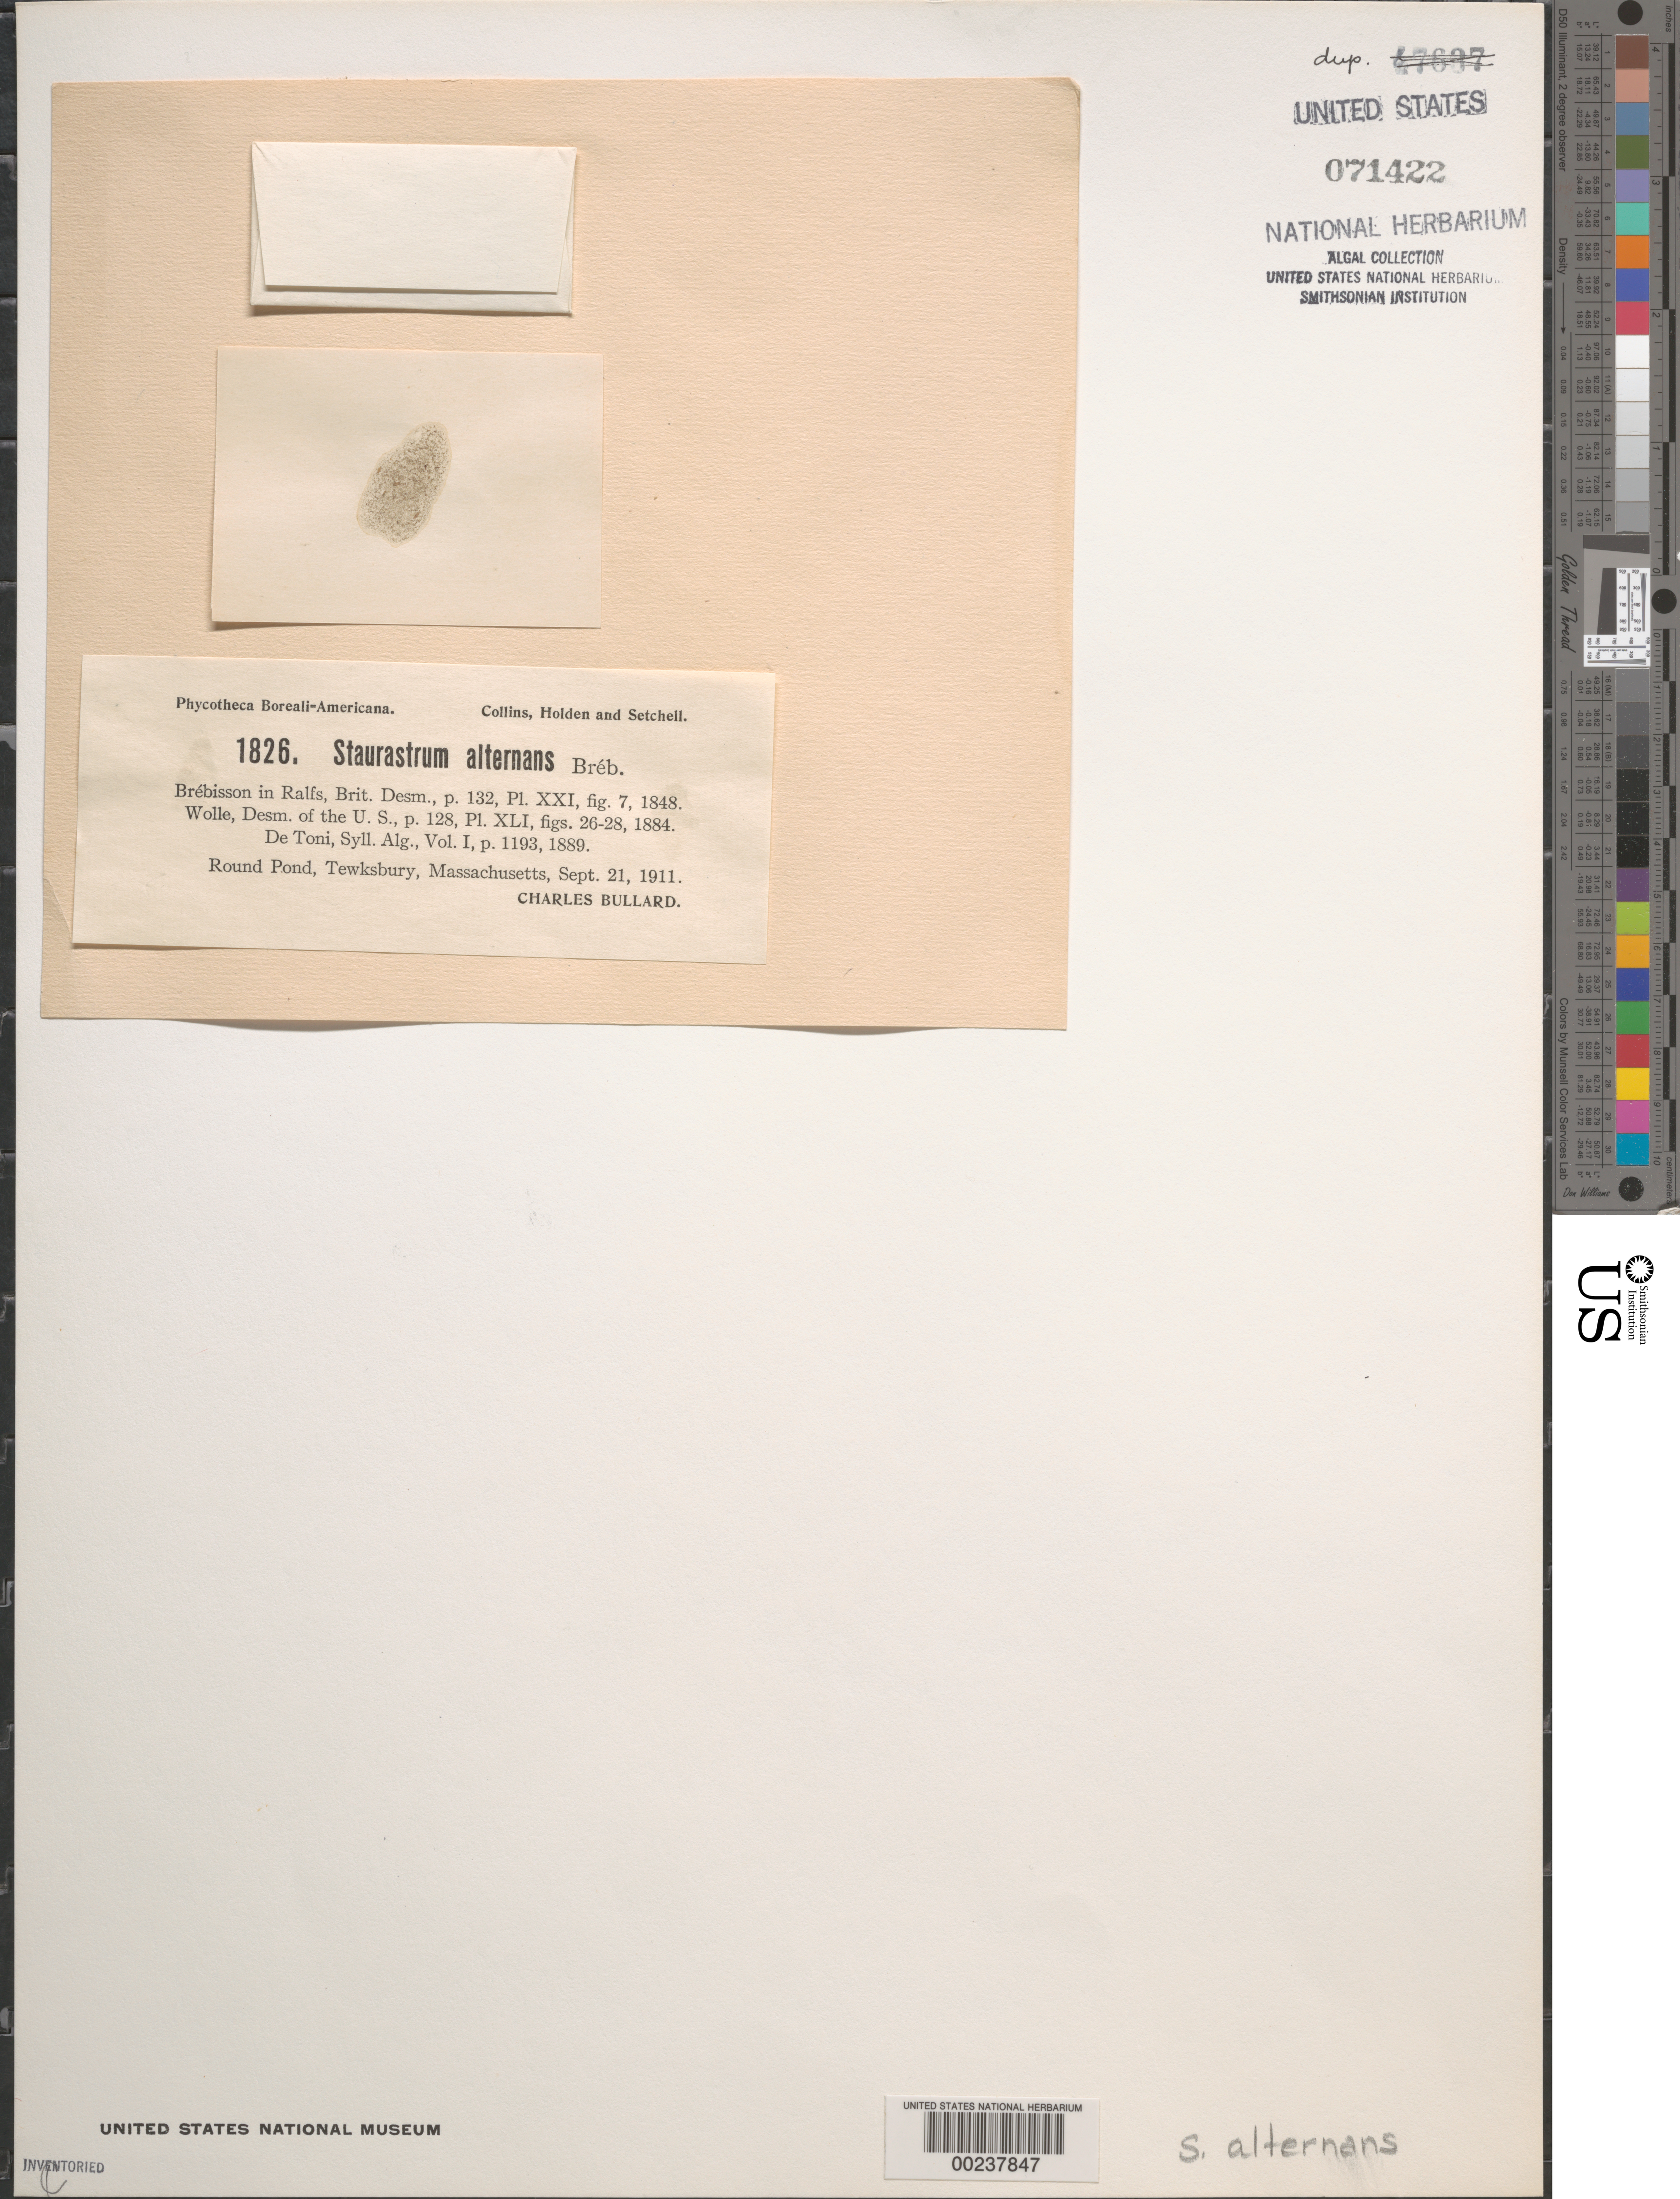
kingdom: Plantae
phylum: Charophyta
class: Zygnematophyceae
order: Zygnematales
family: Desmidiaceae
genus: Staurastrum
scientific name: Staurastrum alternans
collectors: C. Bullard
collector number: PB-A 1826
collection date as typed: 21 Sep 1911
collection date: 1911-09-21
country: United States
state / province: Massachusetts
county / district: Middlesex County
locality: Tewksbury, Round Pond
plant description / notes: Collins, Holden & Setchell, Phycotheca Boreali-Americana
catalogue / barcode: US 71422